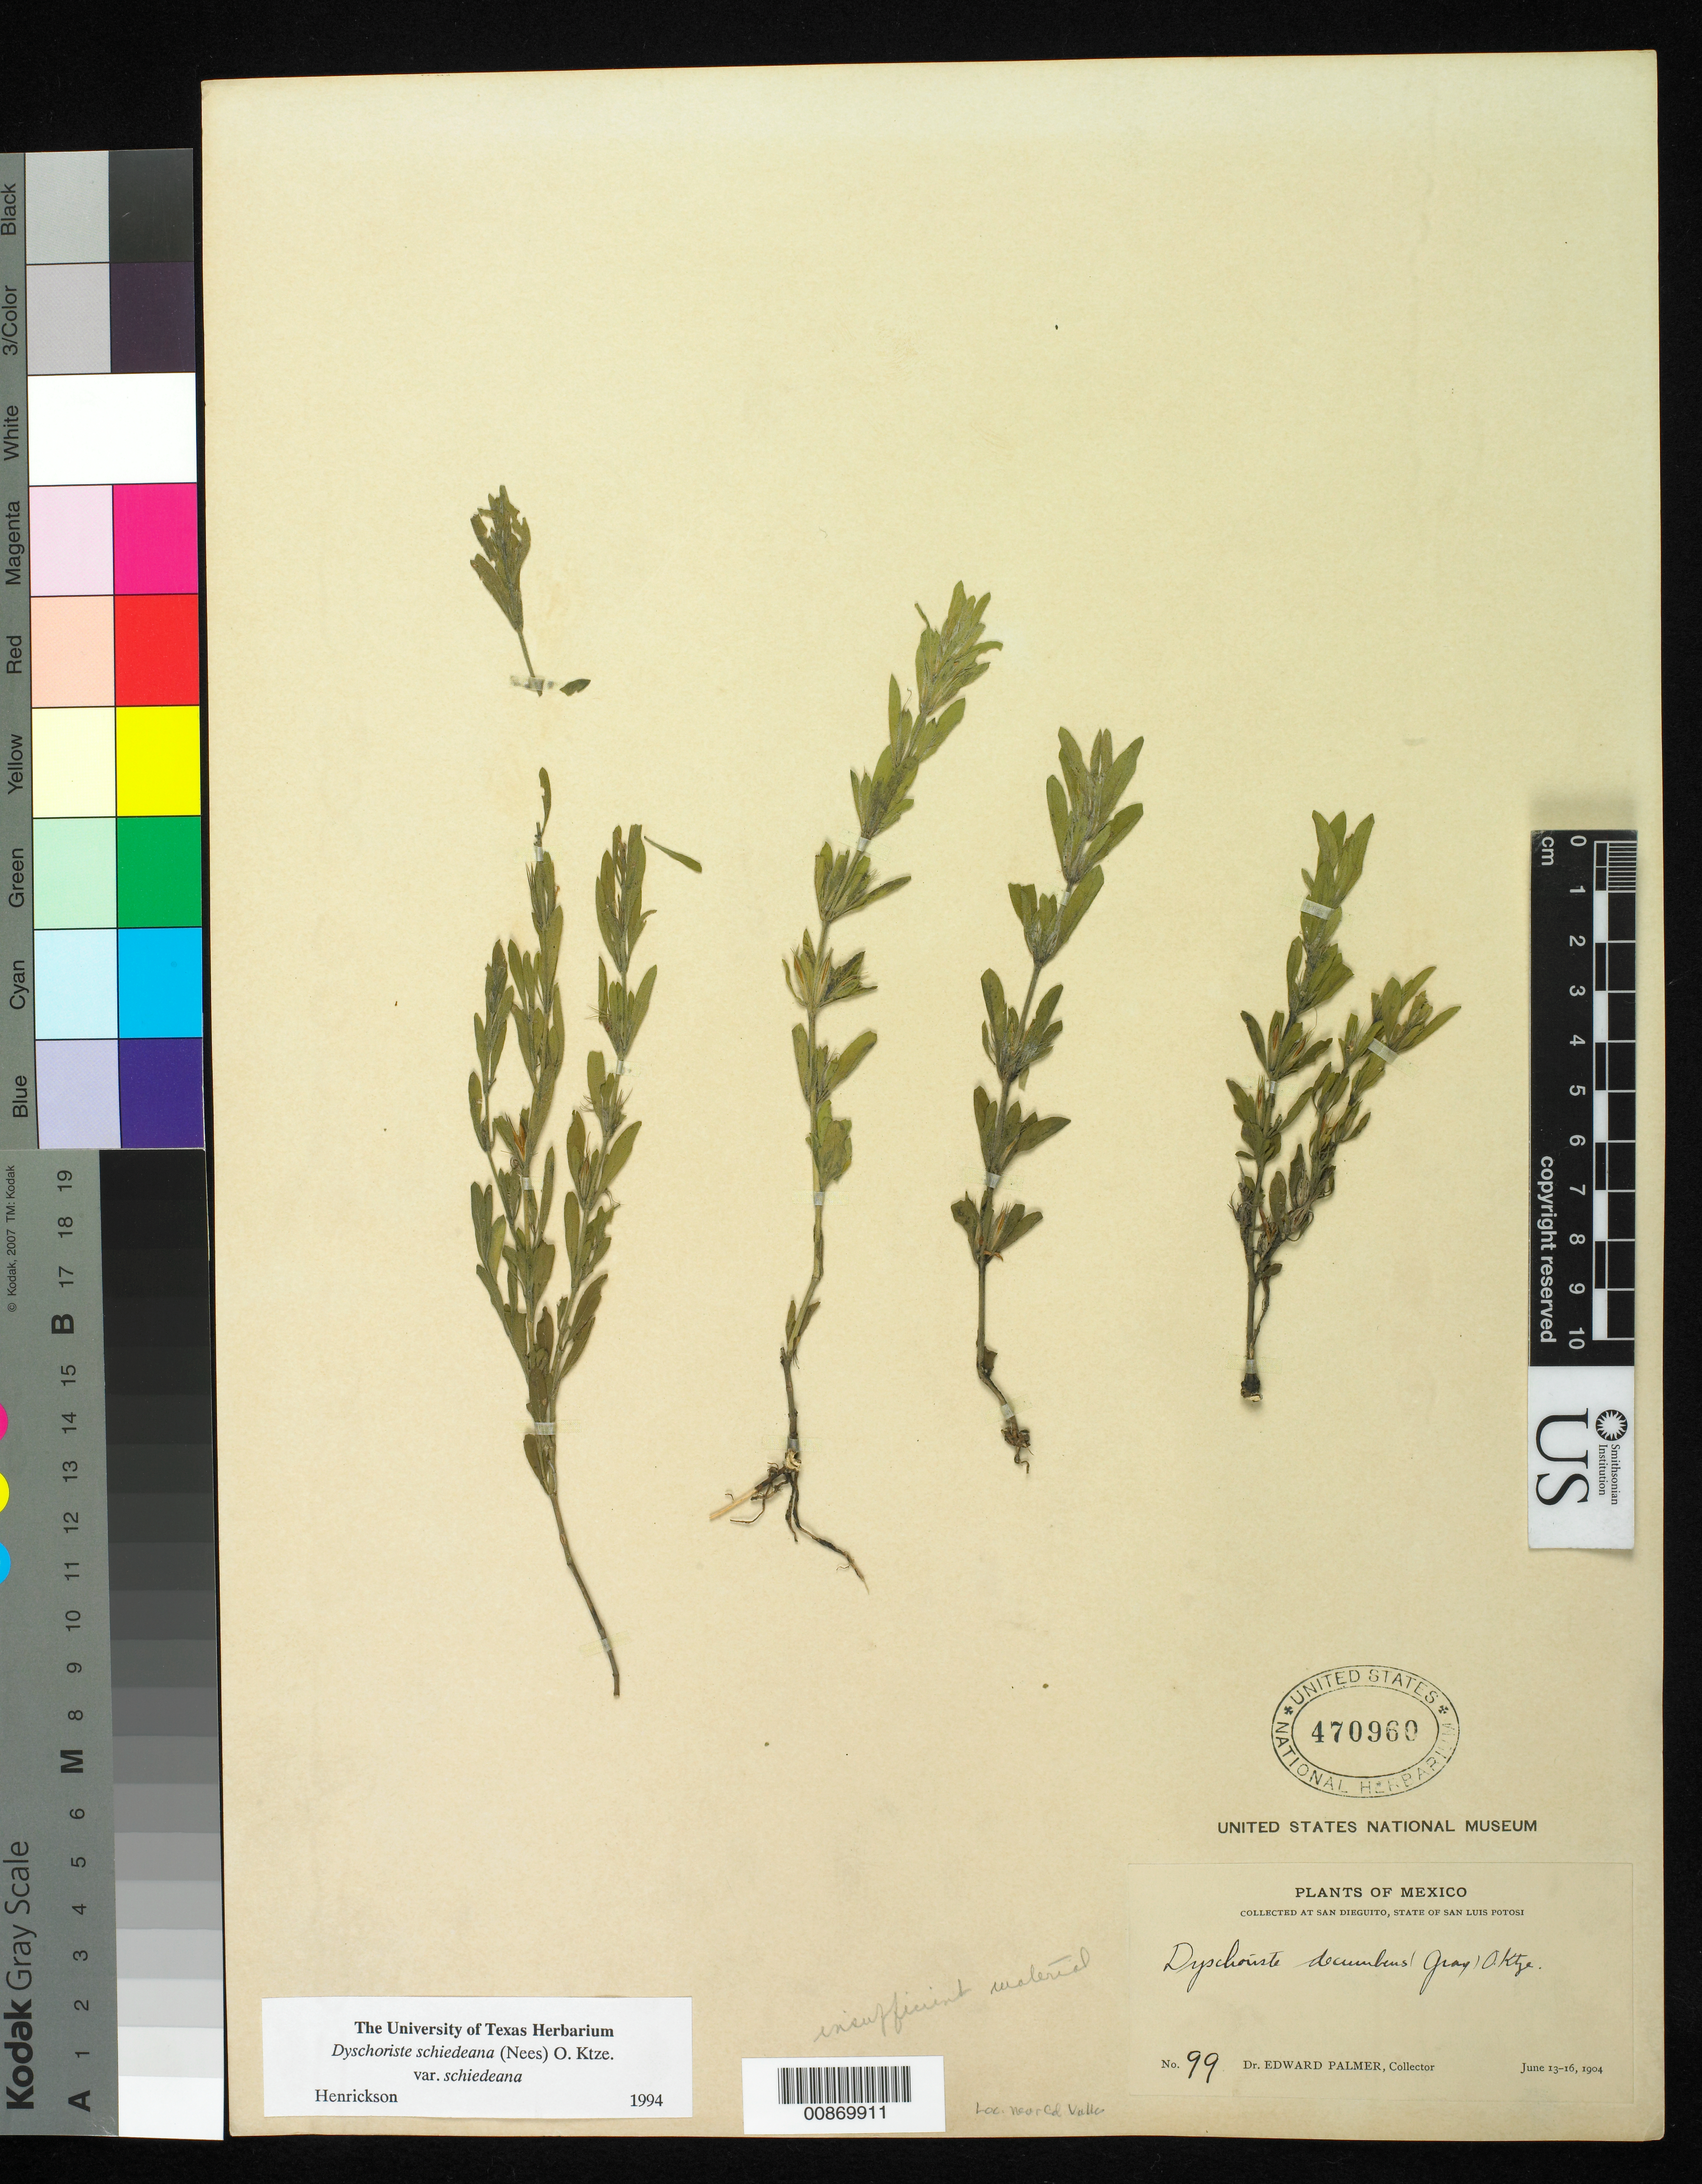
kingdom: Plantae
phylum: Tracheophyta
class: Magnoliopsida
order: Lamiales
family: Acanthaceae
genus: Dyschoriste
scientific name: Dyschoriste schiedeana var. schiedeana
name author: (Nees) Kuntze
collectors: E. Palmer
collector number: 99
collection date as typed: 13 Jun 1904 to 16 Jun 1904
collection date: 1904-06-13/1904-06-16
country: Mexico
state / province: San Luis Potosí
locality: San Dieguito, San Luis Potosí. Near Cd. Valle.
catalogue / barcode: US 470960